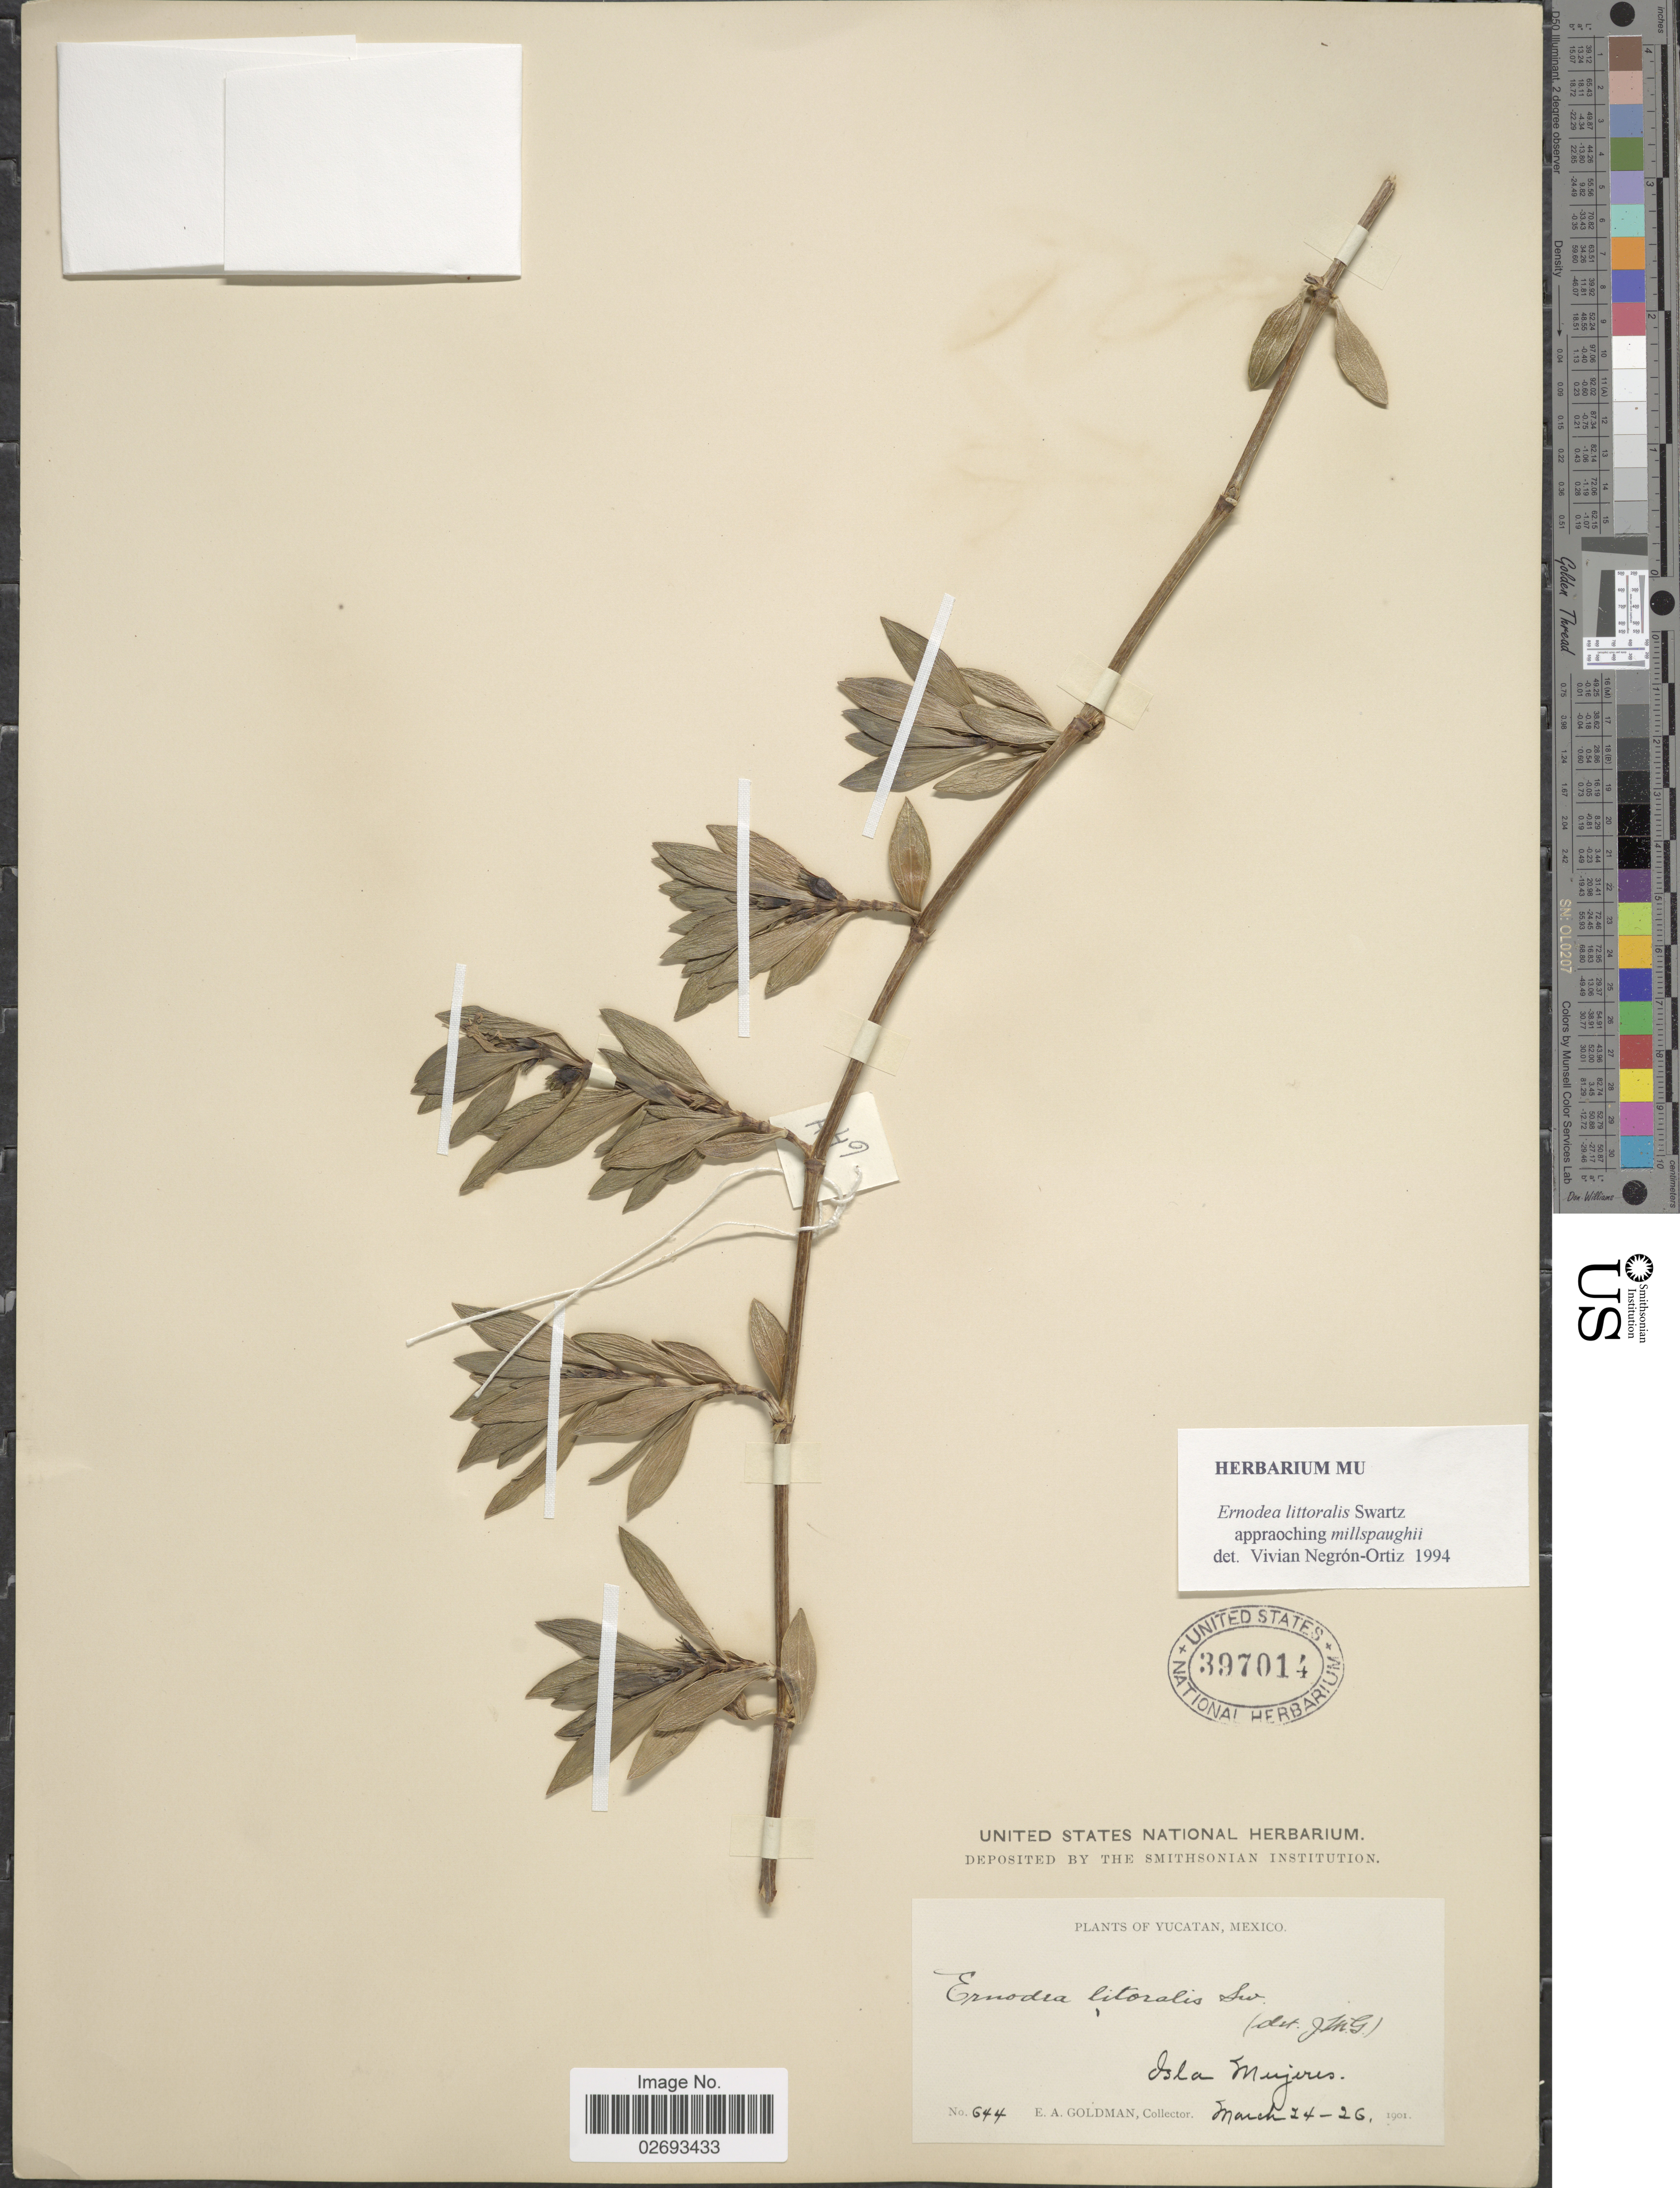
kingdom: Plantae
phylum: Tracheophyta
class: Magnoliopsida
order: Gentianales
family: Rubiaceae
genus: Ernodea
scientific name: Ernodea littoralis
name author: Sw.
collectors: E. A. Goldman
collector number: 644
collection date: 1901-03-24/1901-03-26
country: Mexico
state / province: Yucatán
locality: Isla Mujeres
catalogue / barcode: US 397014